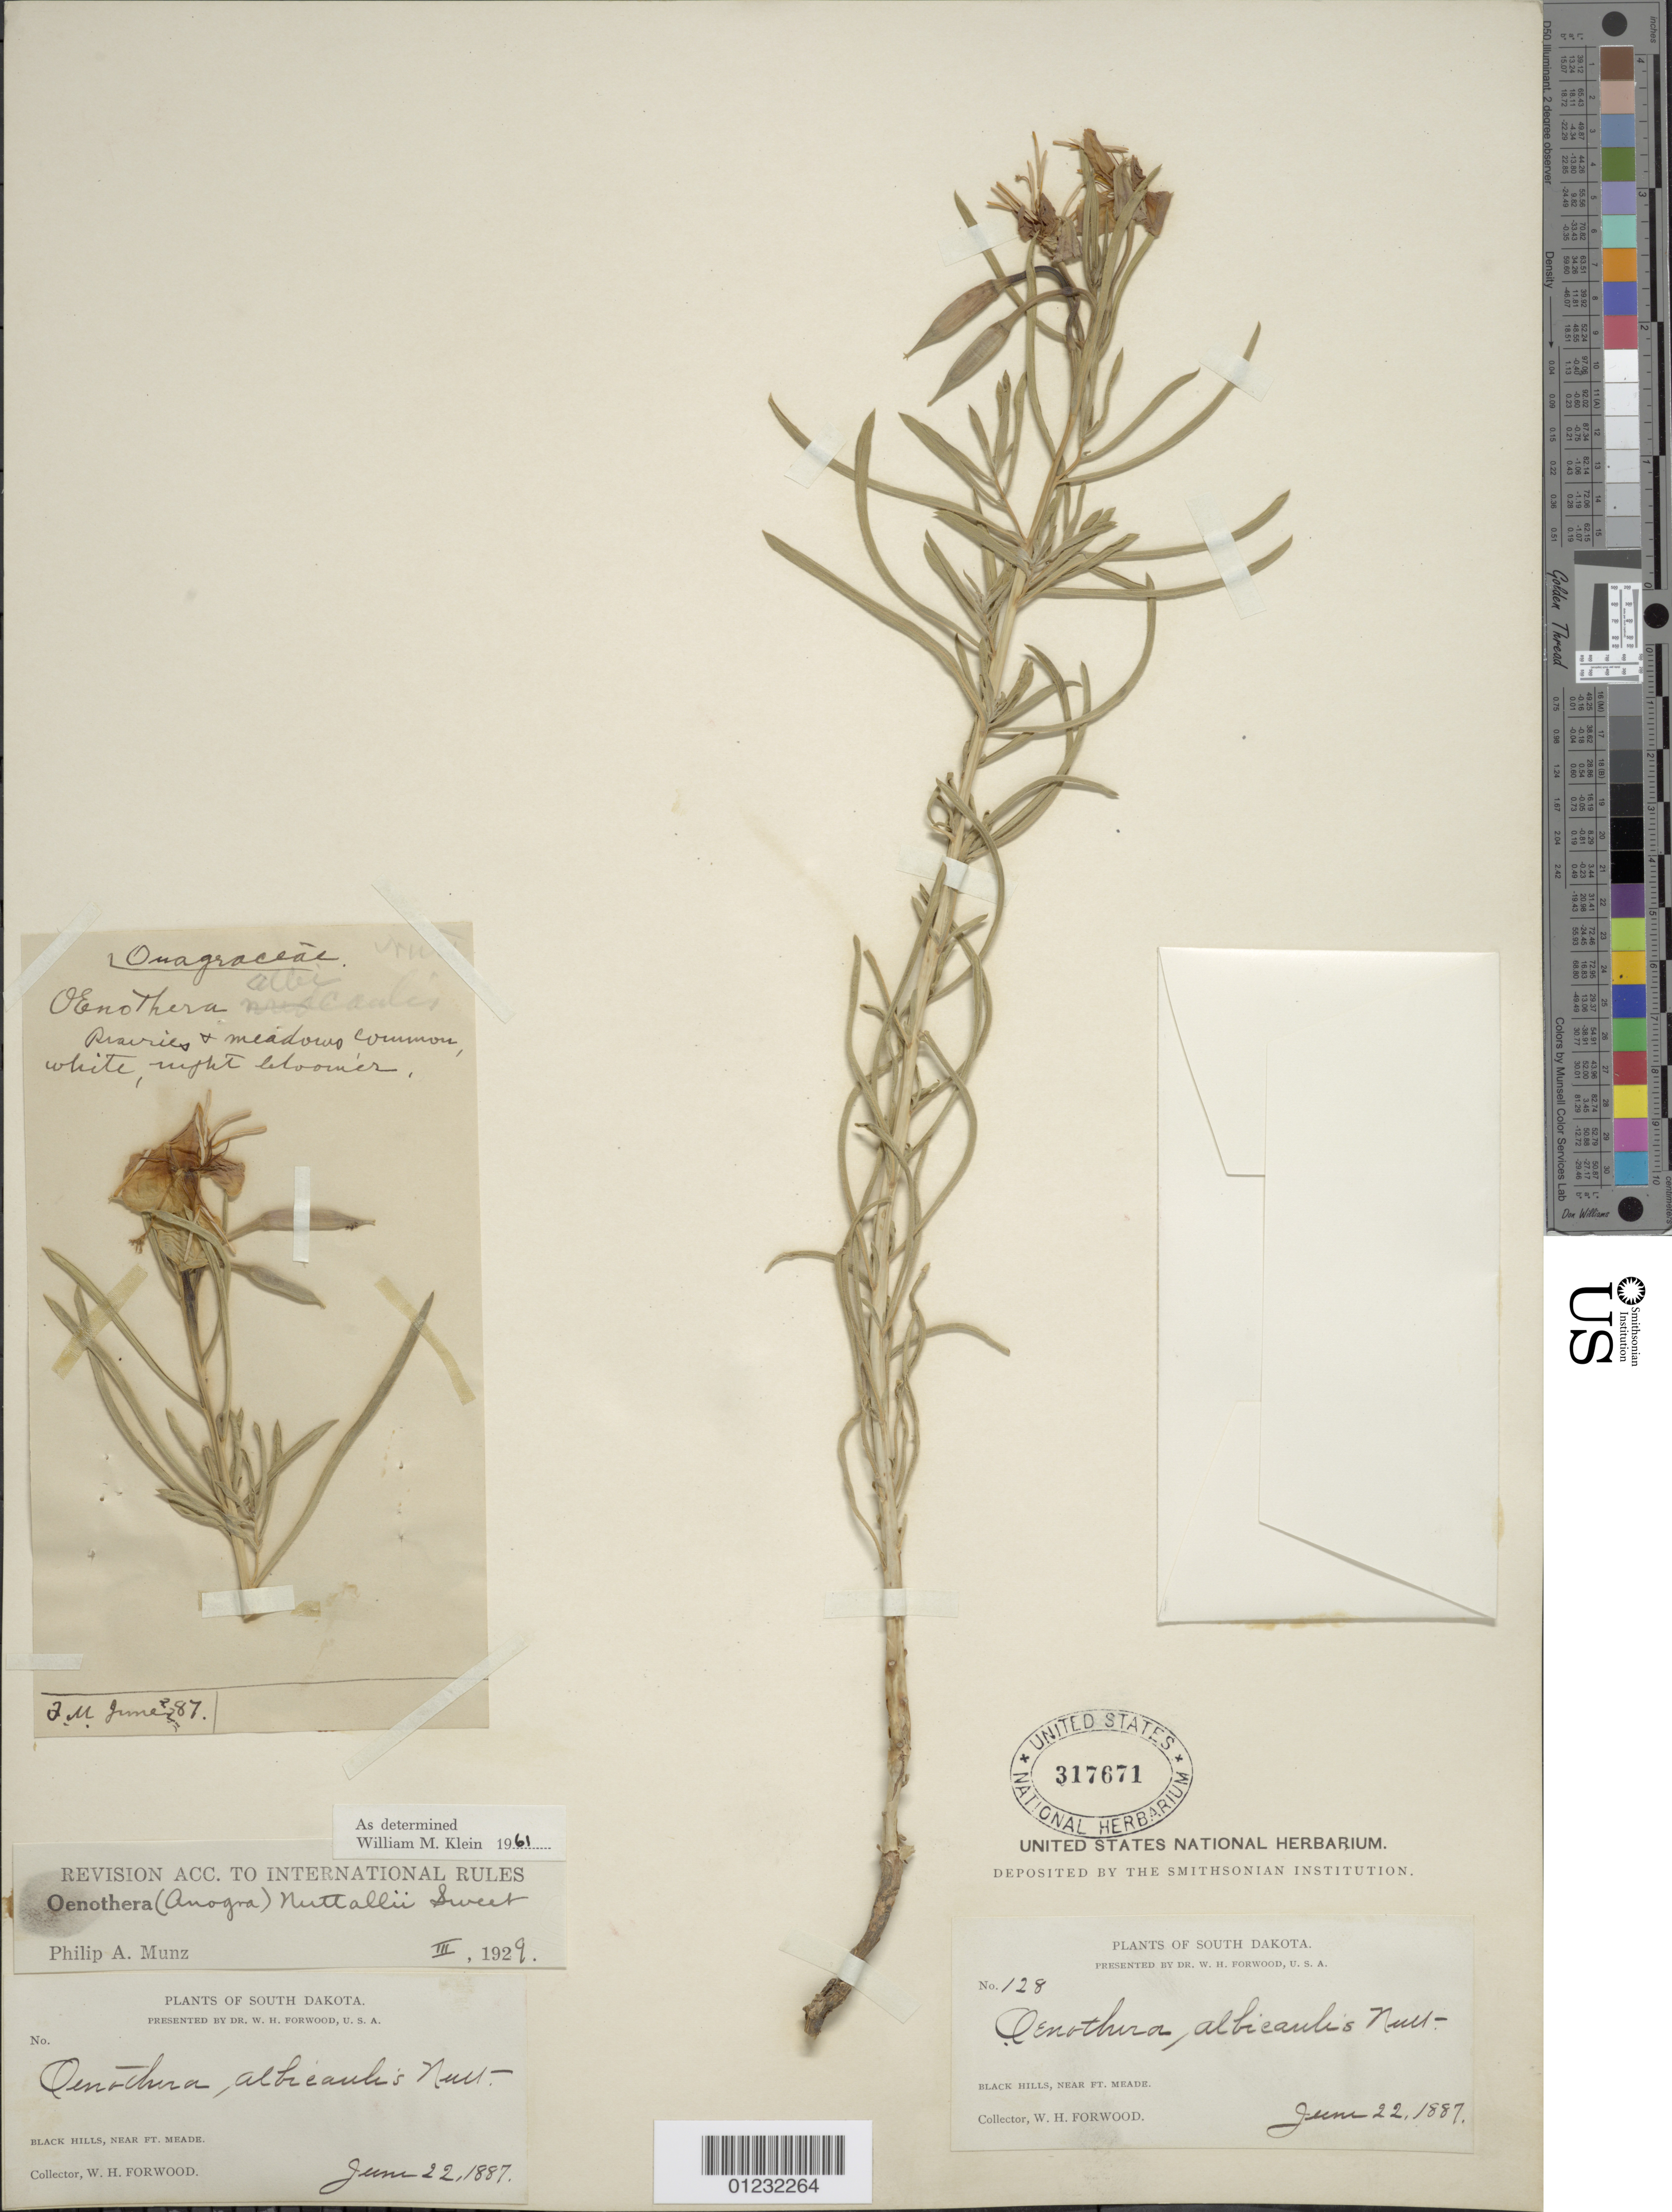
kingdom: Plantae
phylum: Tracheophyta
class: Magnoliopsida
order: Myrtales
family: Onagraceae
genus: Oenothera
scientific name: Oenothera nuttallii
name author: Sweet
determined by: Klein, W. M.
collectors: W. Forwood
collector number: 128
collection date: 1887-06-22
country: United States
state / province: South Dakota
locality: Black Hills, near Ft. Meade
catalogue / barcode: US 317671